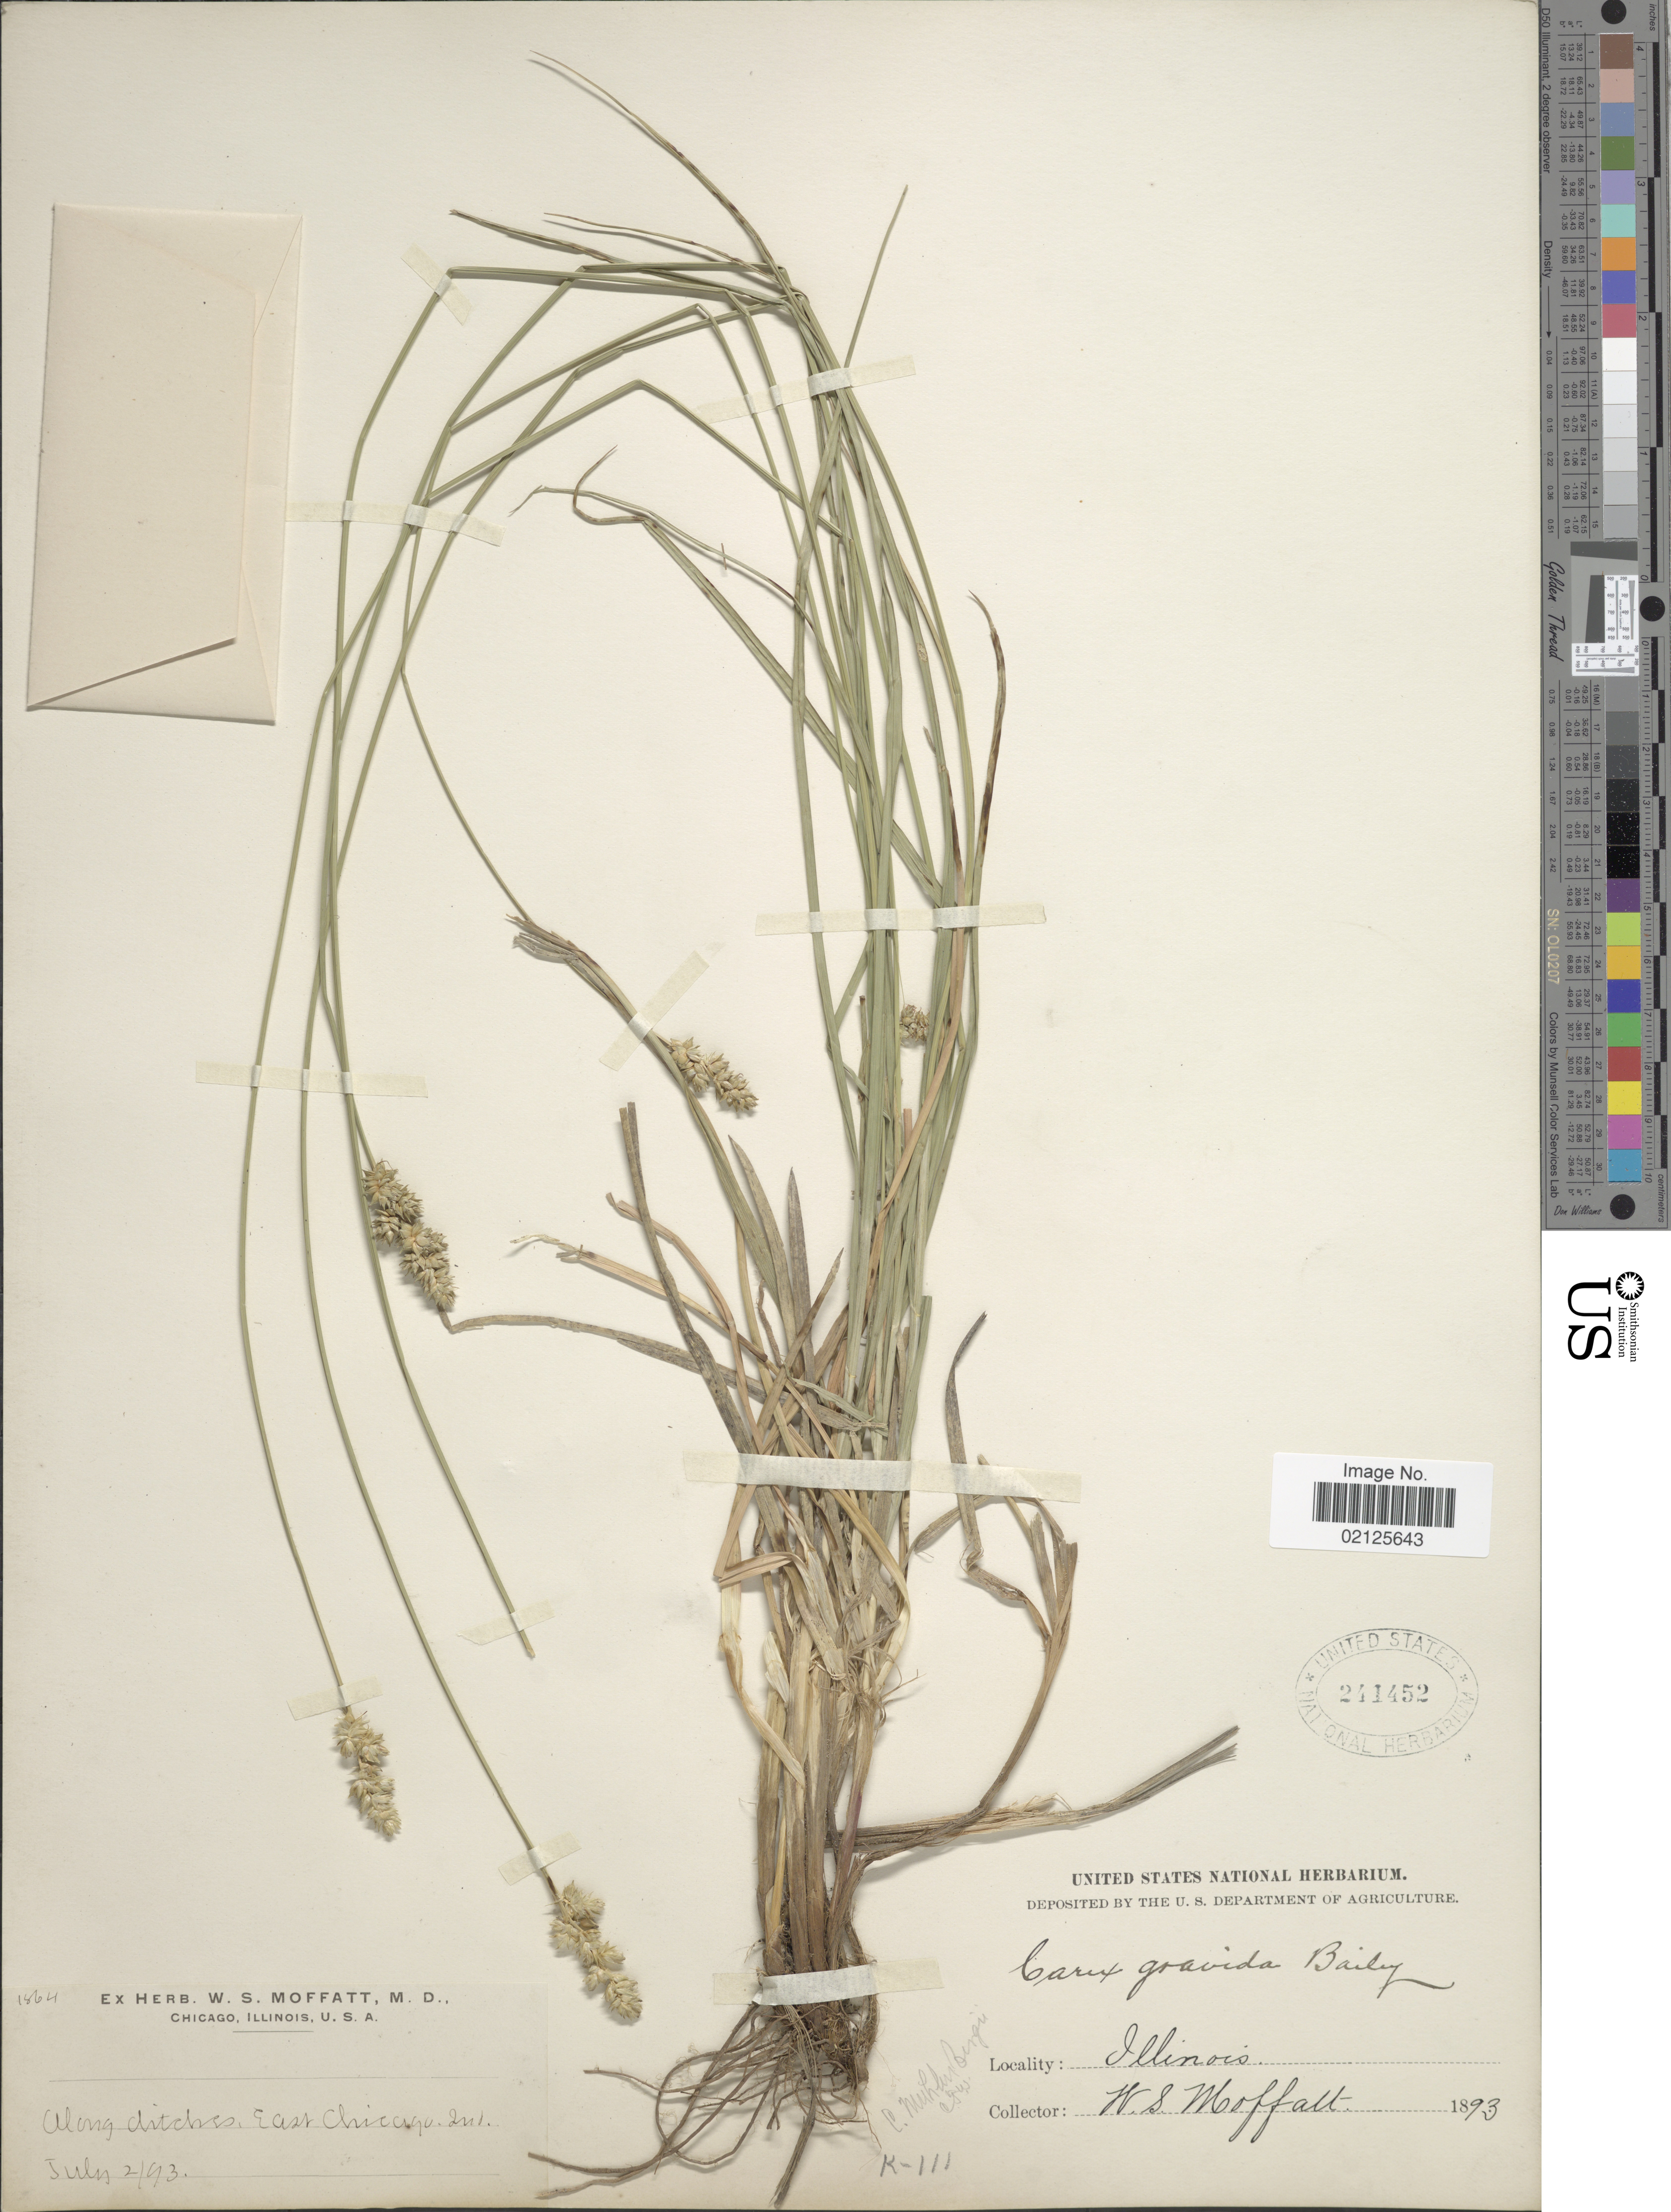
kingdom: Plantae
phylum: Tracheophyta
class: Liliopsida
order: Poales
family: Cyperaceae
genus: Carex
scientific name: Carex muehlenbergii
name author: Willd.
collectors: W. Moffatt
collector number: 1864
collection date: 1893-07-02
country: United States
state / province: Illinois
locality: Along ditches, East Chicago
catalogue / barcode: US 241452